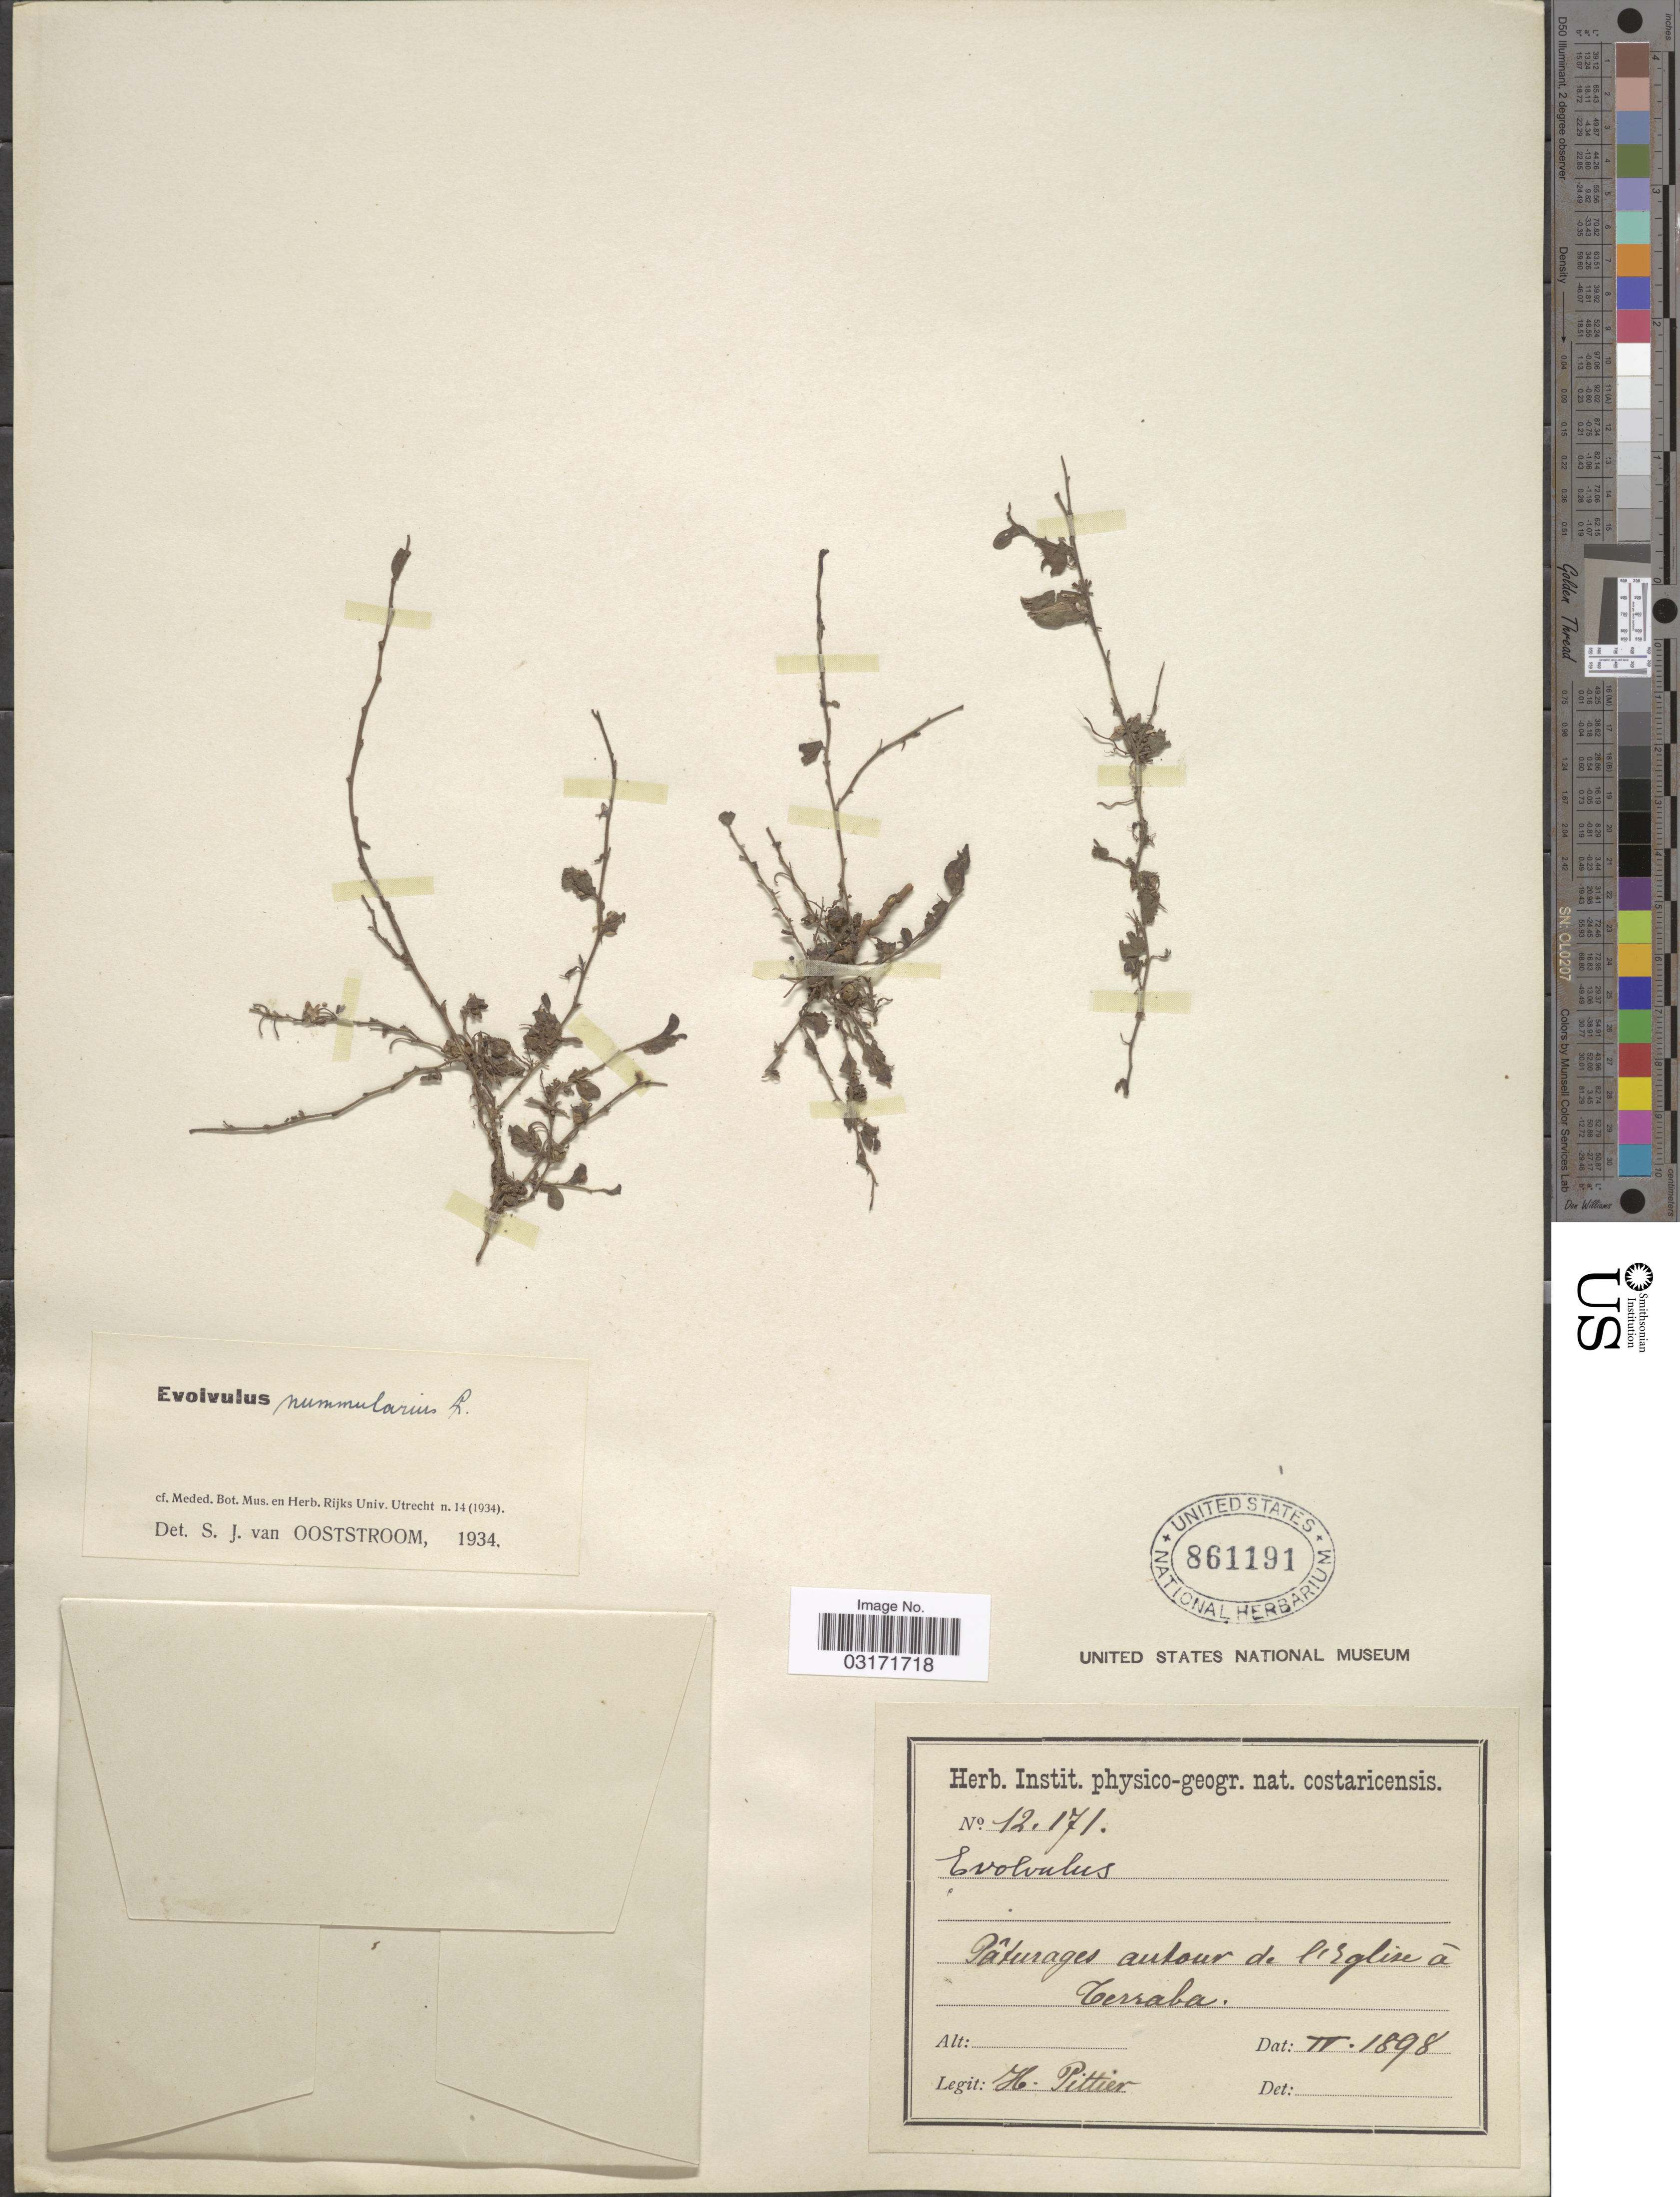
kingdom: Plantae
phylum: Tracheophyta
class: Magnoliopsida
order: Solanales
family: Convolvulaceae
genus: Evolvulus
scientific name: Evolvulus nummularius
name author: (L.) L.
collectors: H. F. Pittier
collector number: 12171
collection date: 1898-04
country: Costa Rica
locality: Pâturages autour de l'Eglise á Terraba.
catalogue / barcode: US 861191